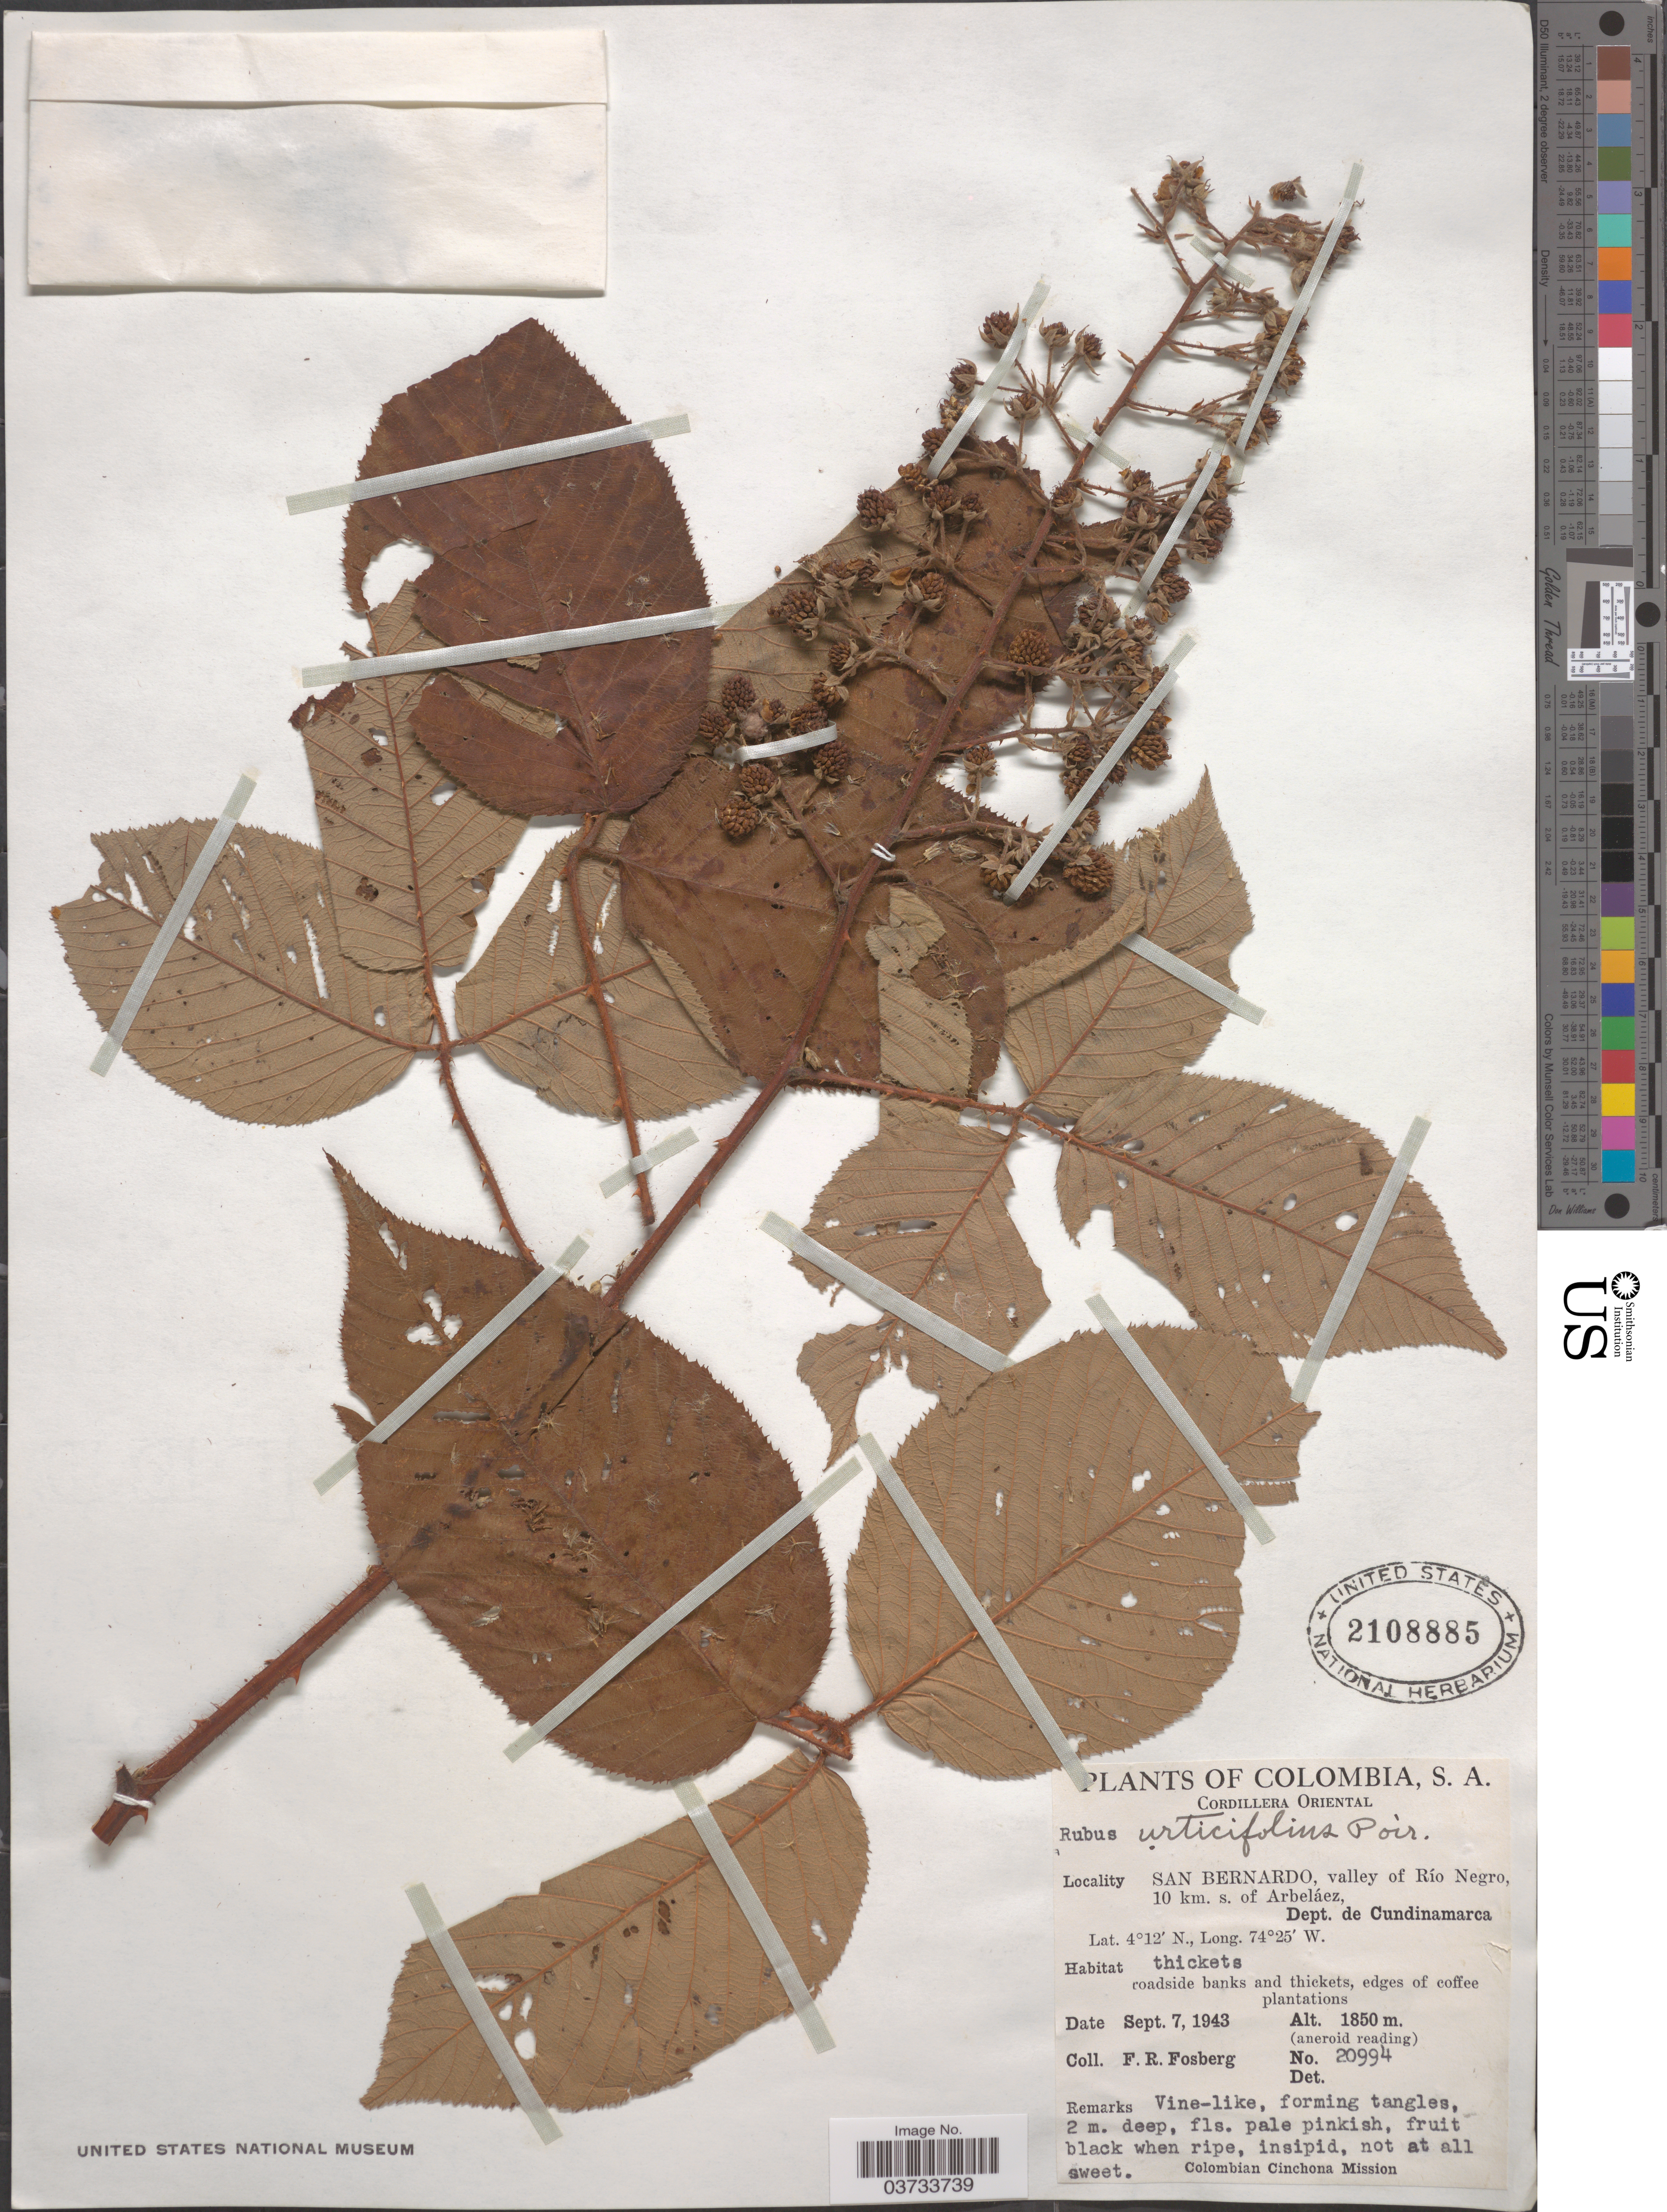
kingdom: Plantae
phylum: Tracheophyta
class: Magnoliopsida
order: Rosales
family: Rosaceae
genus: Rubus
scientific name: Rubus urticifolius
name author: Poir.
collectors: F. R. Fosberg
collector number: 20994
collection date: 1943-09-07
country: Colombia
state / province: Cundinamarca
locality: Cordillera Oriental. San Bernardo, valley of Río Negro, 10 km. s. of Arbeláez, Dept. de Cundinamarca. Roadside banks and thickets, edges of coffee plantations.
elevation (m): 1850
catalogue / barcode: US 2108885